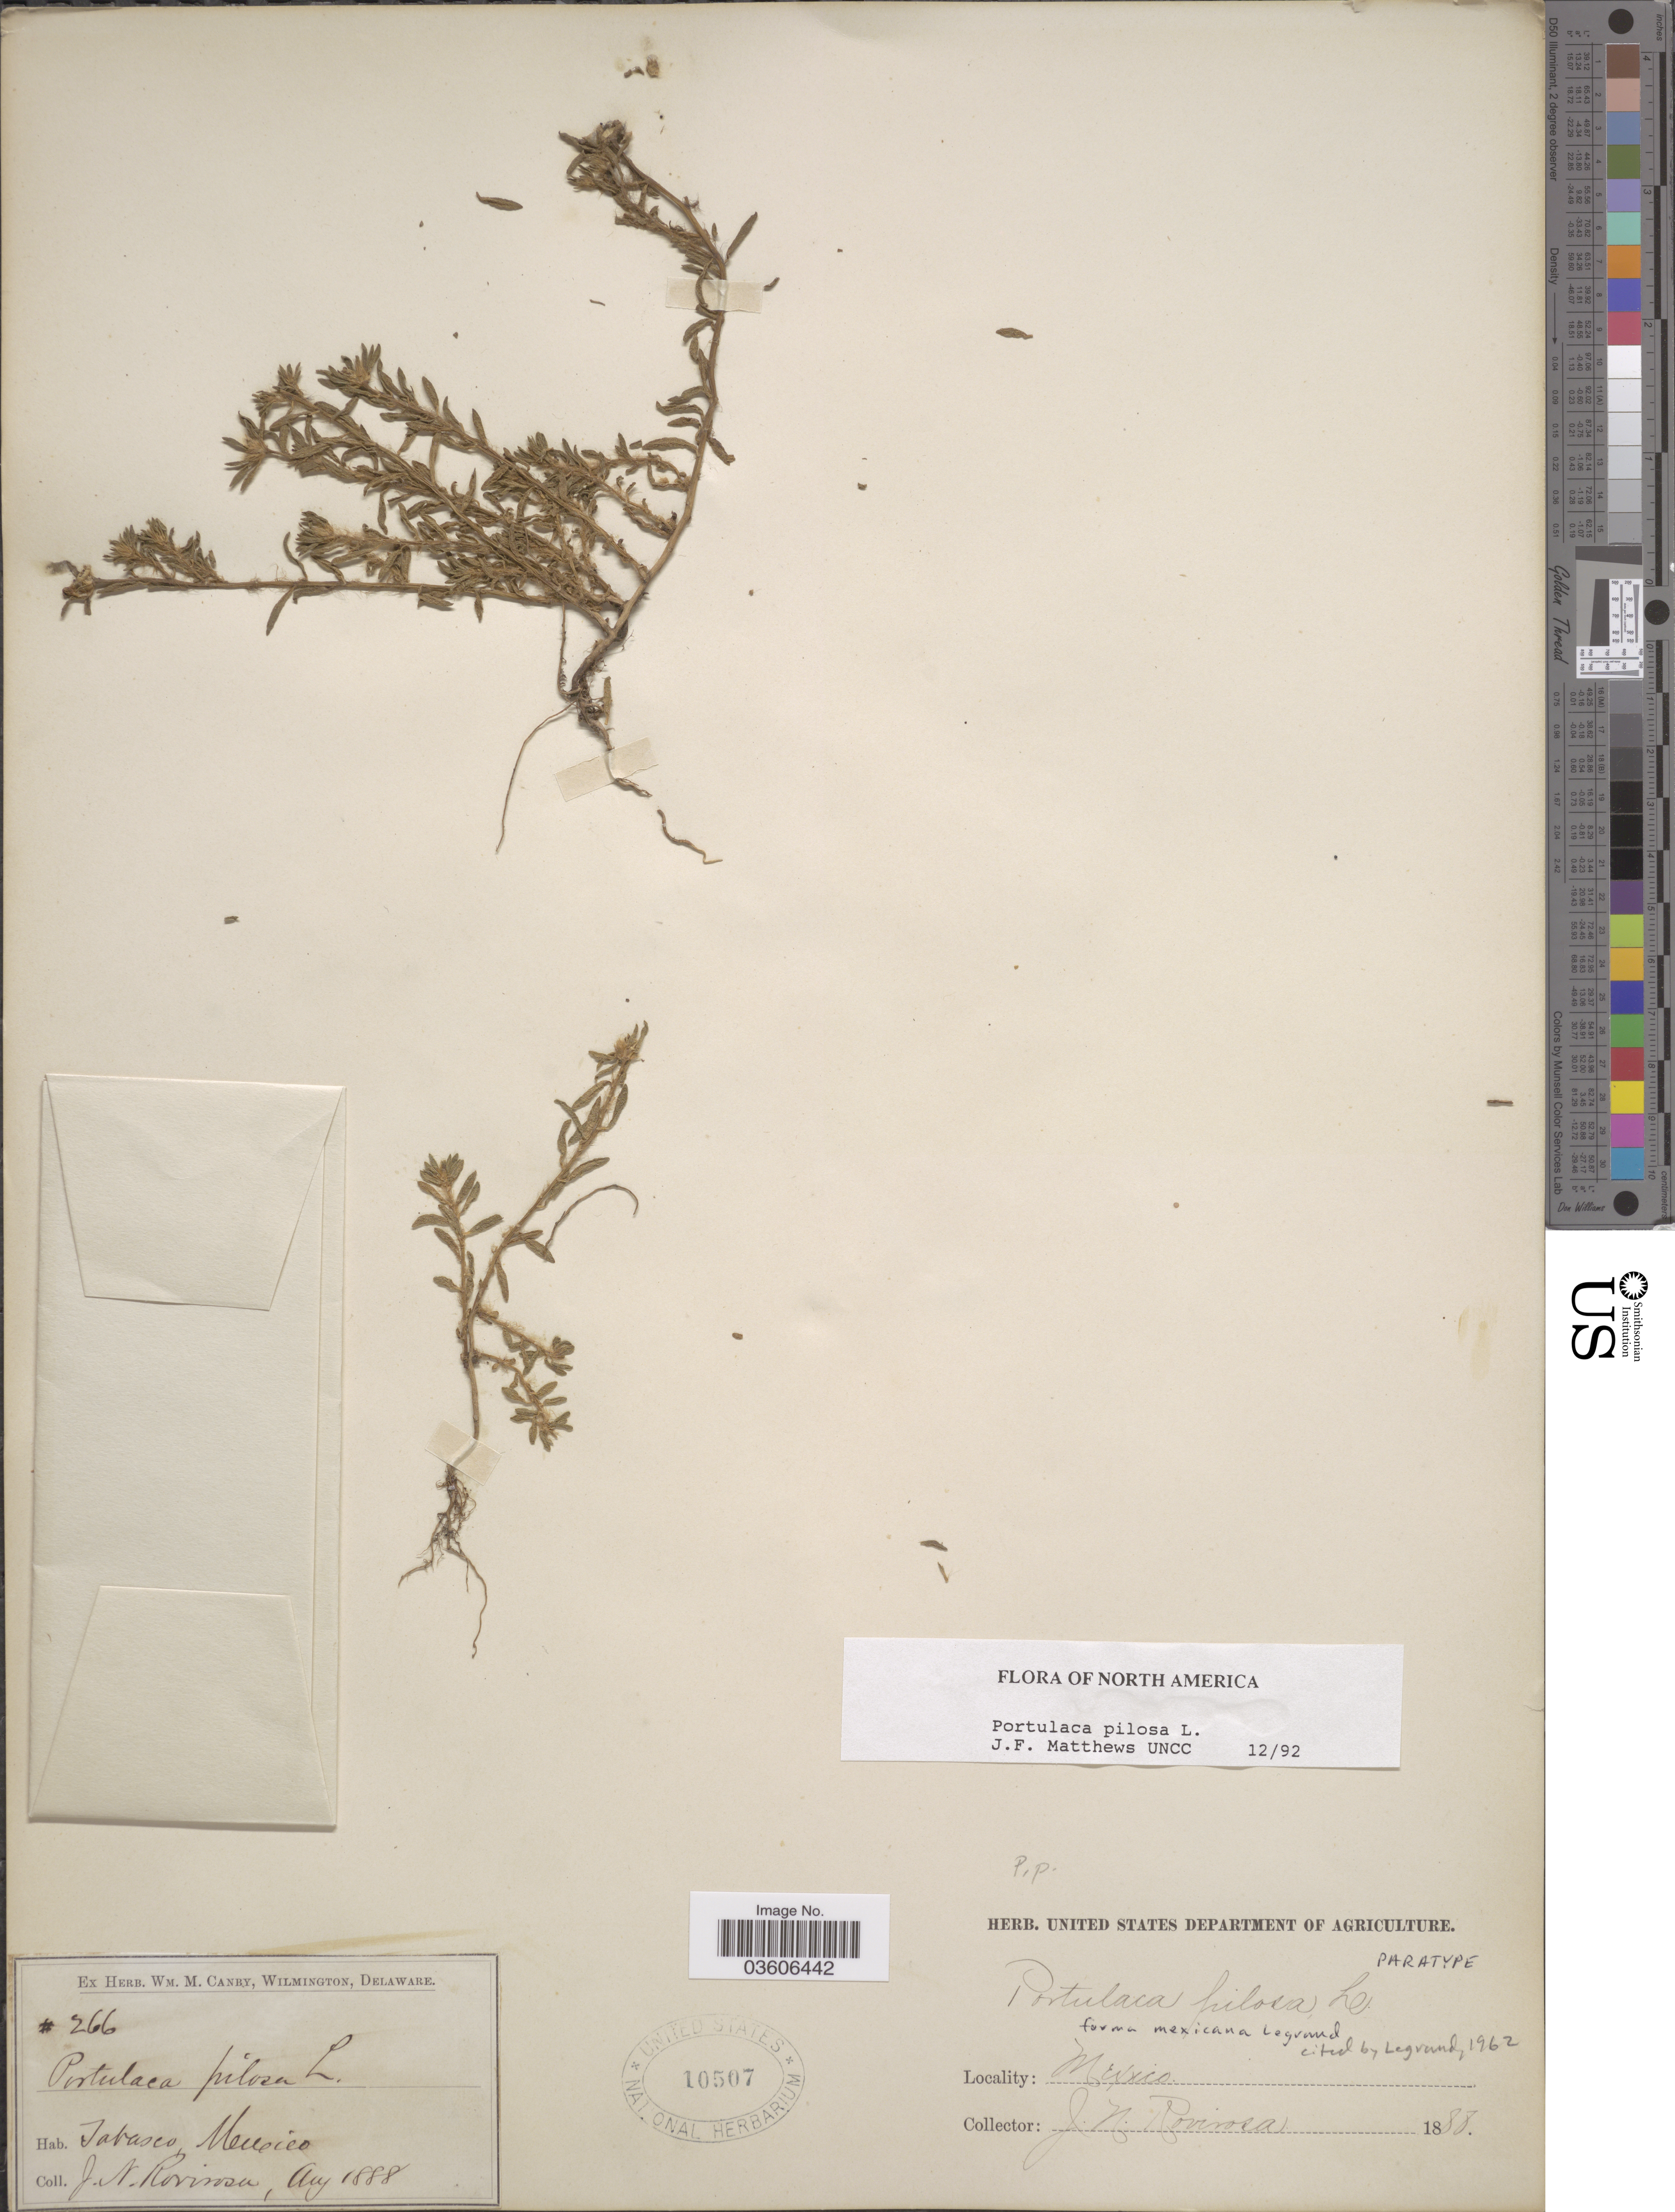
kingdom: Plantae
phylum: Tracheophyta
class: Magnoliopsida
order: Caryophyllales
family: Portulacaceae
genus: Portulaca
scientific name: Portulaca pilosa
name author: L.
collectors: J. N. Rovirosa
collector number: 266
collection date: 1888-08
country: Mexico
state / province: Tabasco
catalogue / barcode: US 10507